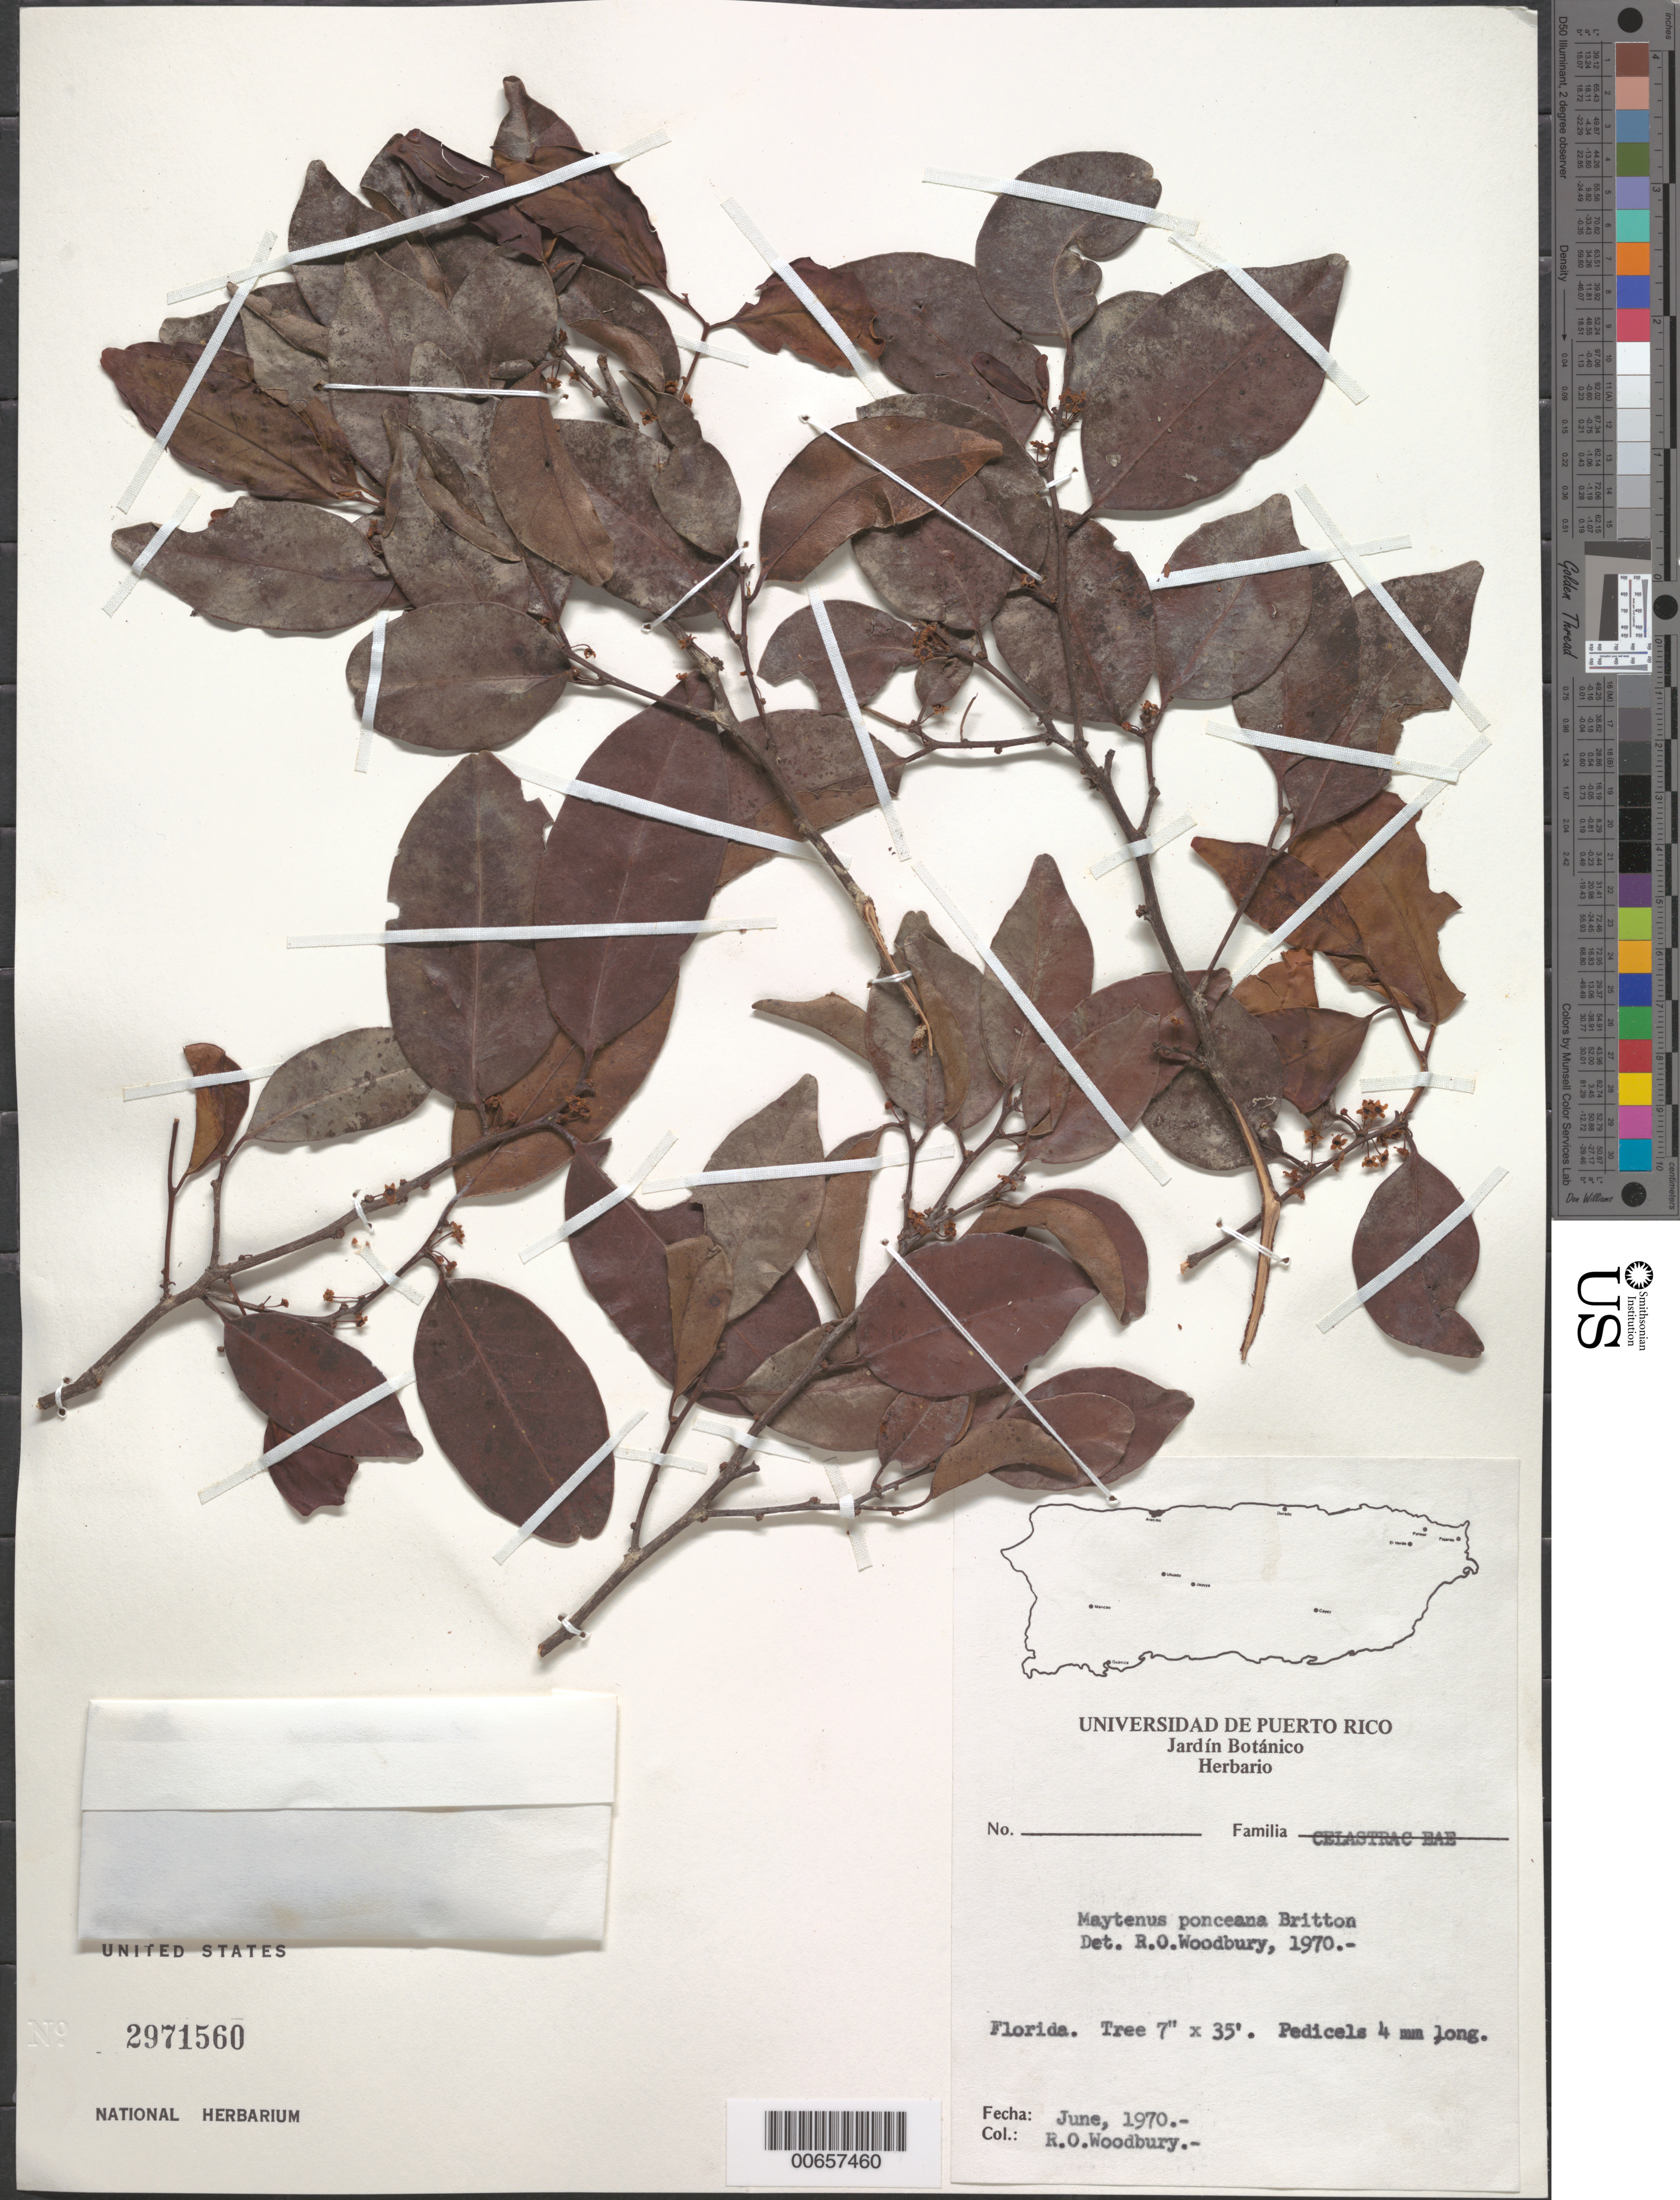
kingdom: Plantae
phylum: Tracheophyta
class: Magnoliopsida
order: Celastrales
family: Celastraceae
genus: Maytenus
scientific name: Maytenus ponceana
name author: Britton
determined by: Woodbury, R. O.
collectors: R. O. Woodbury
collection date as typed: Jun 1970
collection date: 1970-06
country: Puerto Rico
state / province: Florida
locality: Florida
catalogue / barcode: US 2971560